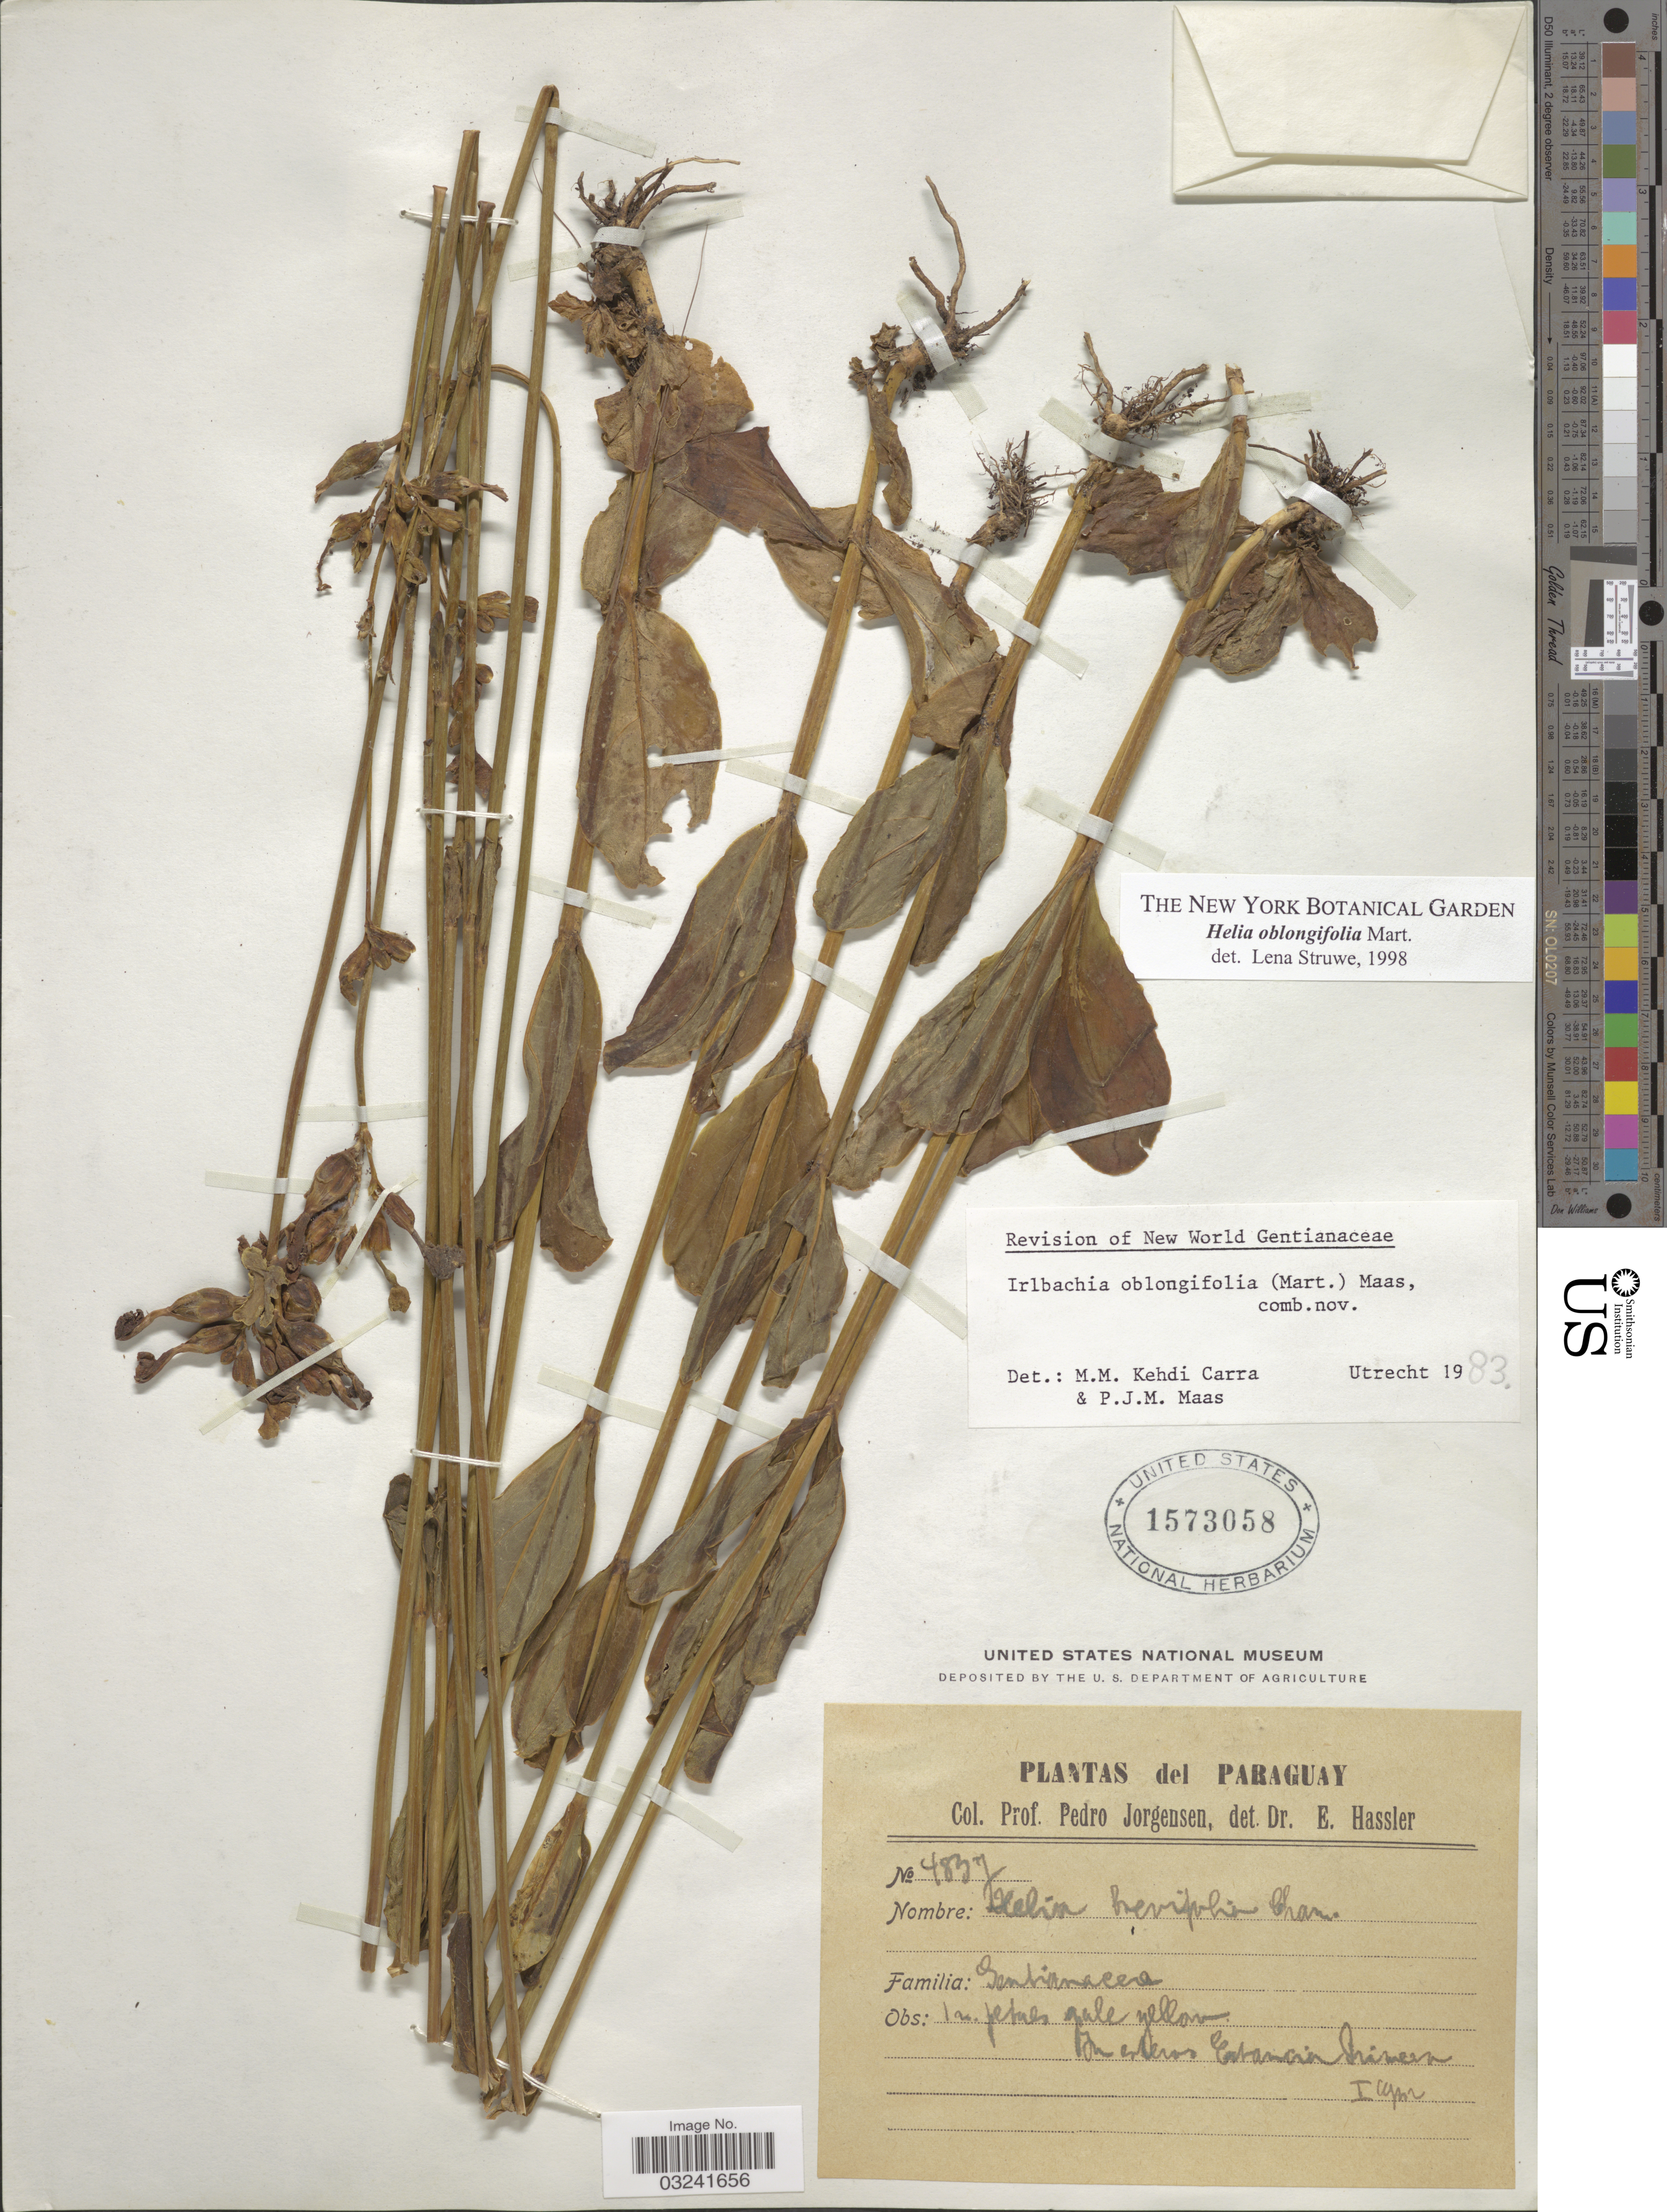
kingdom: Plantae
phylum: Tracheophyta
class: Magnoliopsida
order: Gentianales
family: Gentianaceae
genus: Helia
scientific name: Helia oblongifolia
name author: Mart.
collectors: P. Jörgensen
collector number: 4837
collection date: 1932-01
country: Paraguay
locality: In eteros [interpreted] Estancia Grimeux [interpreted].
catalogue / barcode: US 1573058